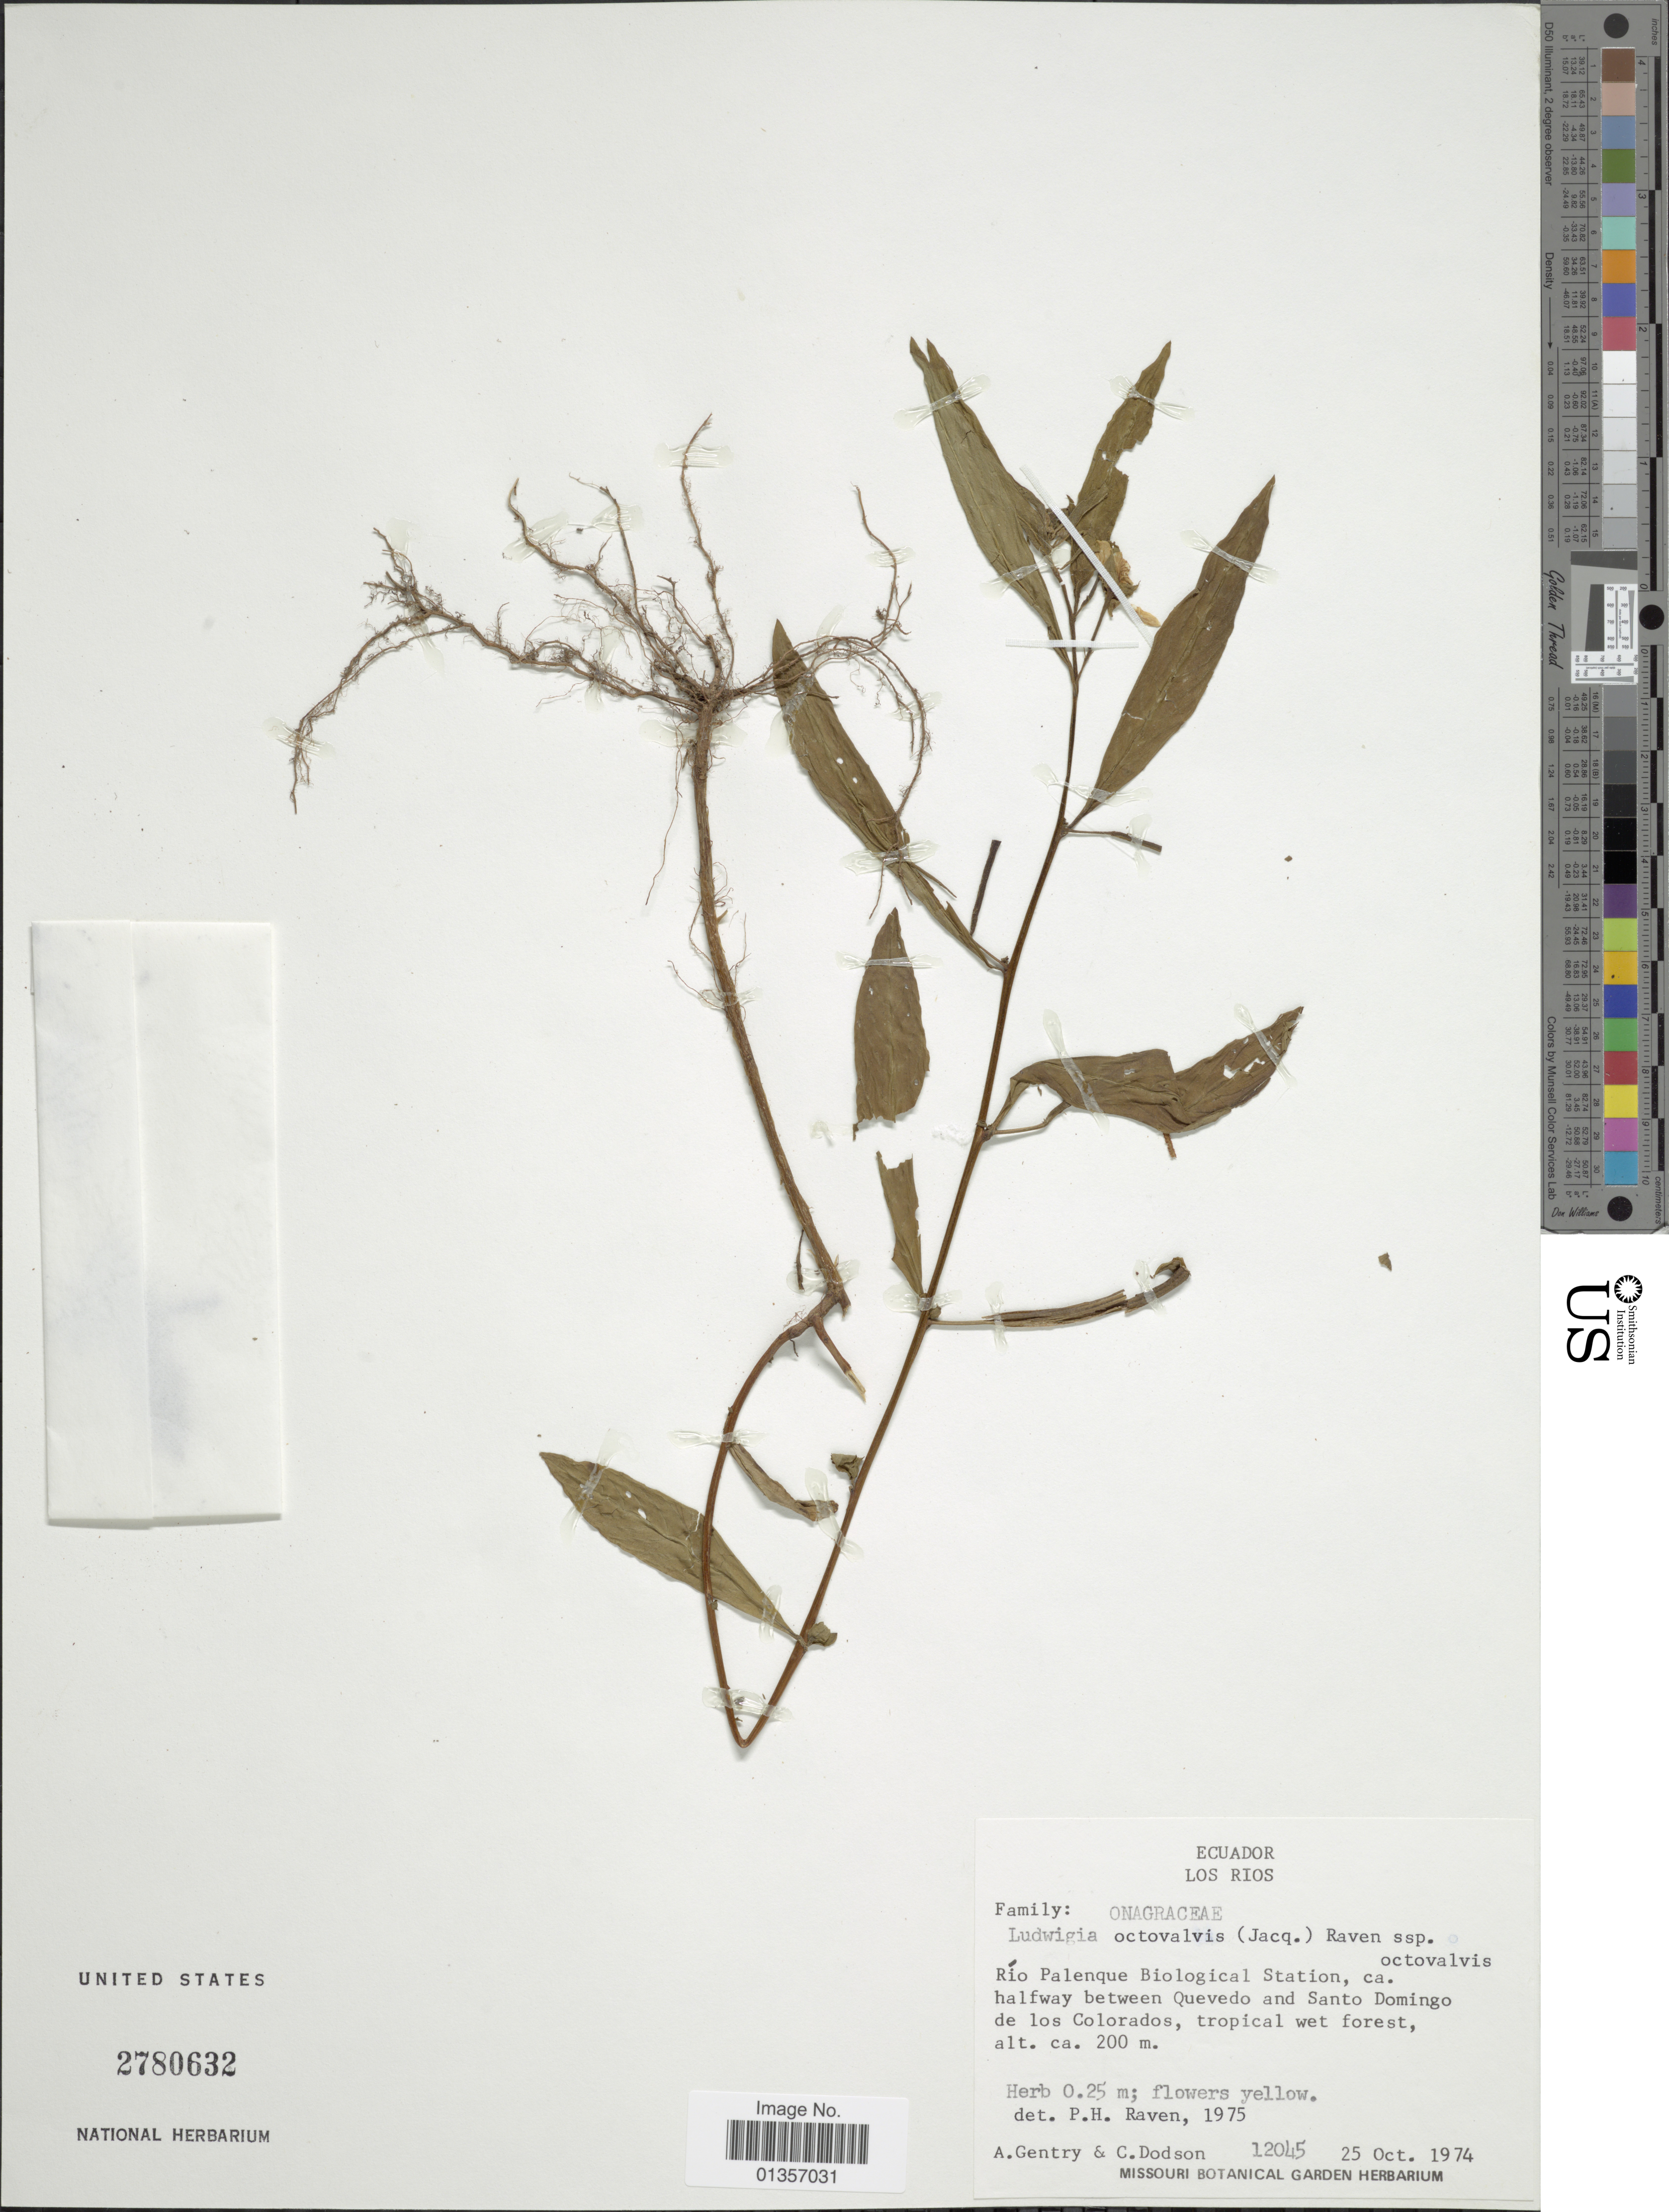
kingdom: Plantae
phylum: Tracheophyta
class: Magnoliopsida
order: Myrtales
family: Onagraceae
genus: Ludwigia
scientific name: Ludwigia octovalvis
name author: (Jacq.) P.H. Raven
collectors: A. H. Gentry & C. Dodson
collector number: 12045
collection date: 1974-10-25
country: Ecuador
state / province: Los Ríos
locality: Río Palenque Biological Station, ca. halfway between Quevedo and Santo Domingo de los Colorados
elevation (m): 200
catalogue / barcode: US 2780632